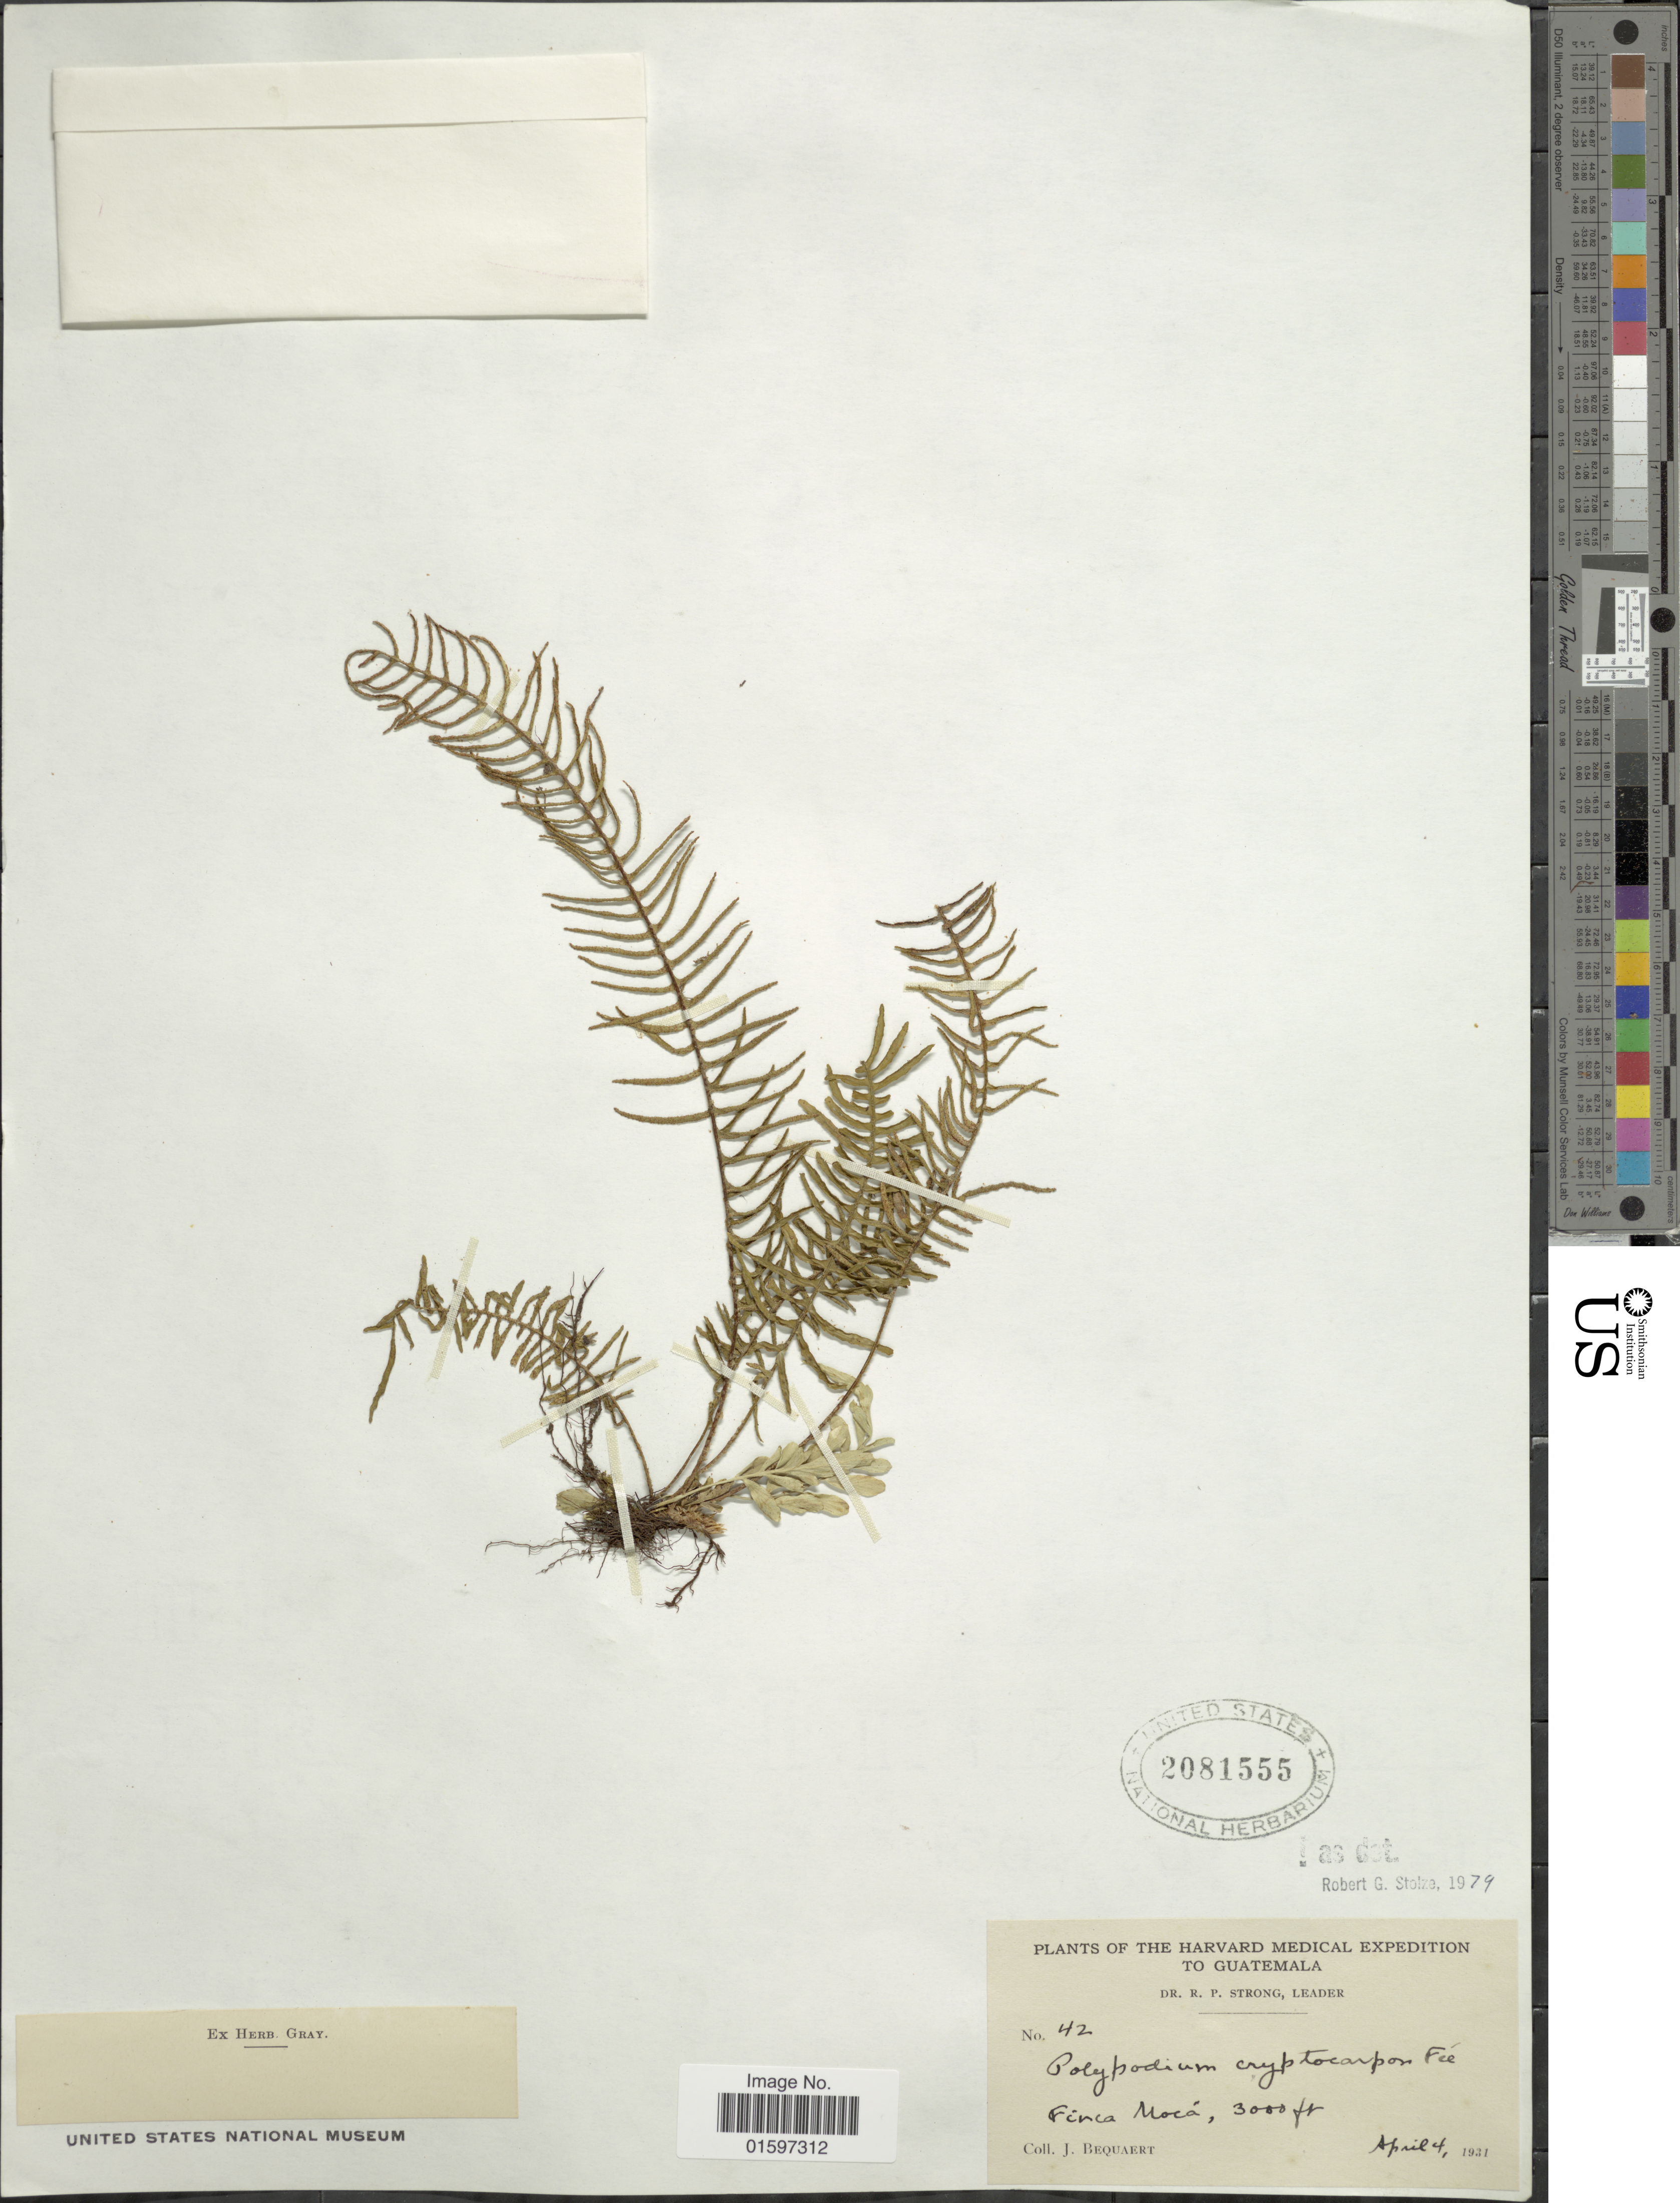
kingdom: Plantae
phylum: Tracheophyta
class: Polypodiopsida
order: Polypodiales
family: Polypodiaceae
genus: Pleopeltis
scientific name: Pleopeltis cryptocarpa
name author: (Fée) A.R. Sm. & Tejero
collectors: J. Bequaert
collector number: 42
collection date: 1931-04-04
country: Guatemala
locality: Harvard medical expidetion to Guatemala, Finca Mocá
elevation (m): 91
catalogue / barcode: US 2081555